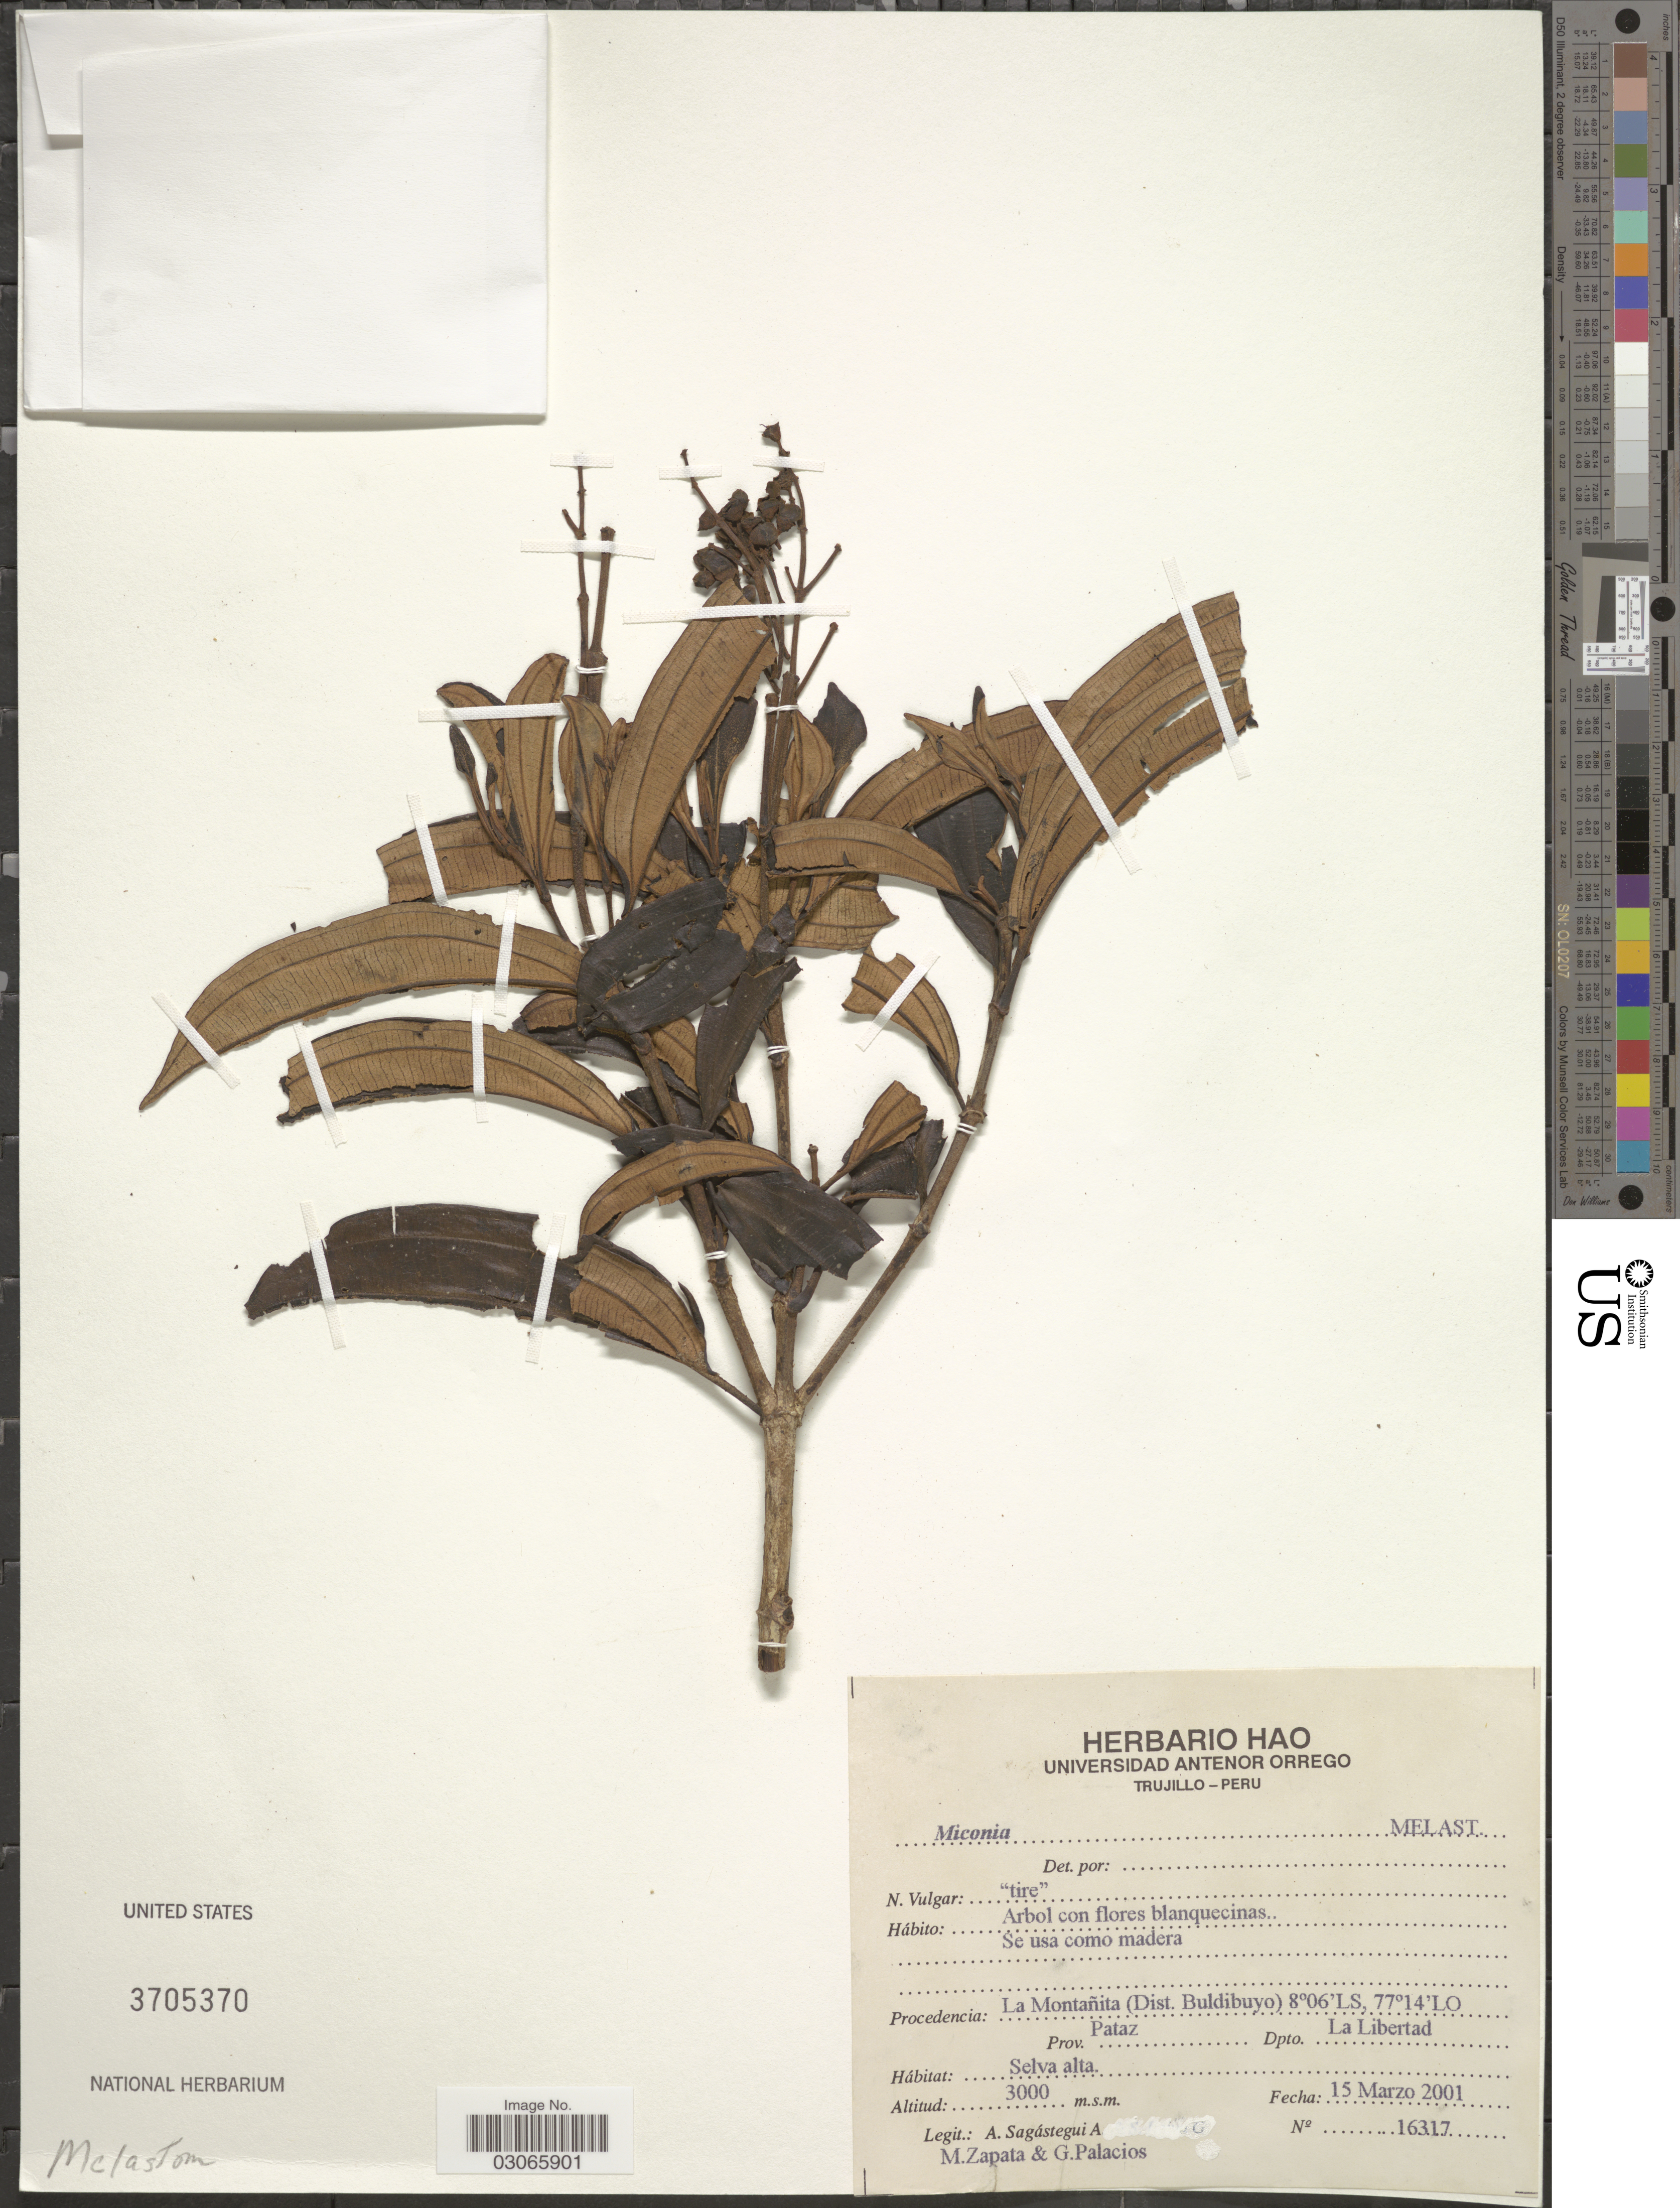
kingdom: Plantae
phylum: Tracheophyta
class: Magnoliopsida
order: Myrtales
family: Melastomataceae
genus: Miconia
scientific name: Miconia sp.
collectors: A. Sagástegui A., M. Zapata & G. Palacios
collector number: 16317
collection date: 2001-03-15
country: Peru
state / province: La Libertad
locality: Procedencia: La Montañita (Dist. Buldibuyo). Prov. Pataz. Dpto. La Libertad.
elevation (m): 3000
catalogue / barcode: US 3705370